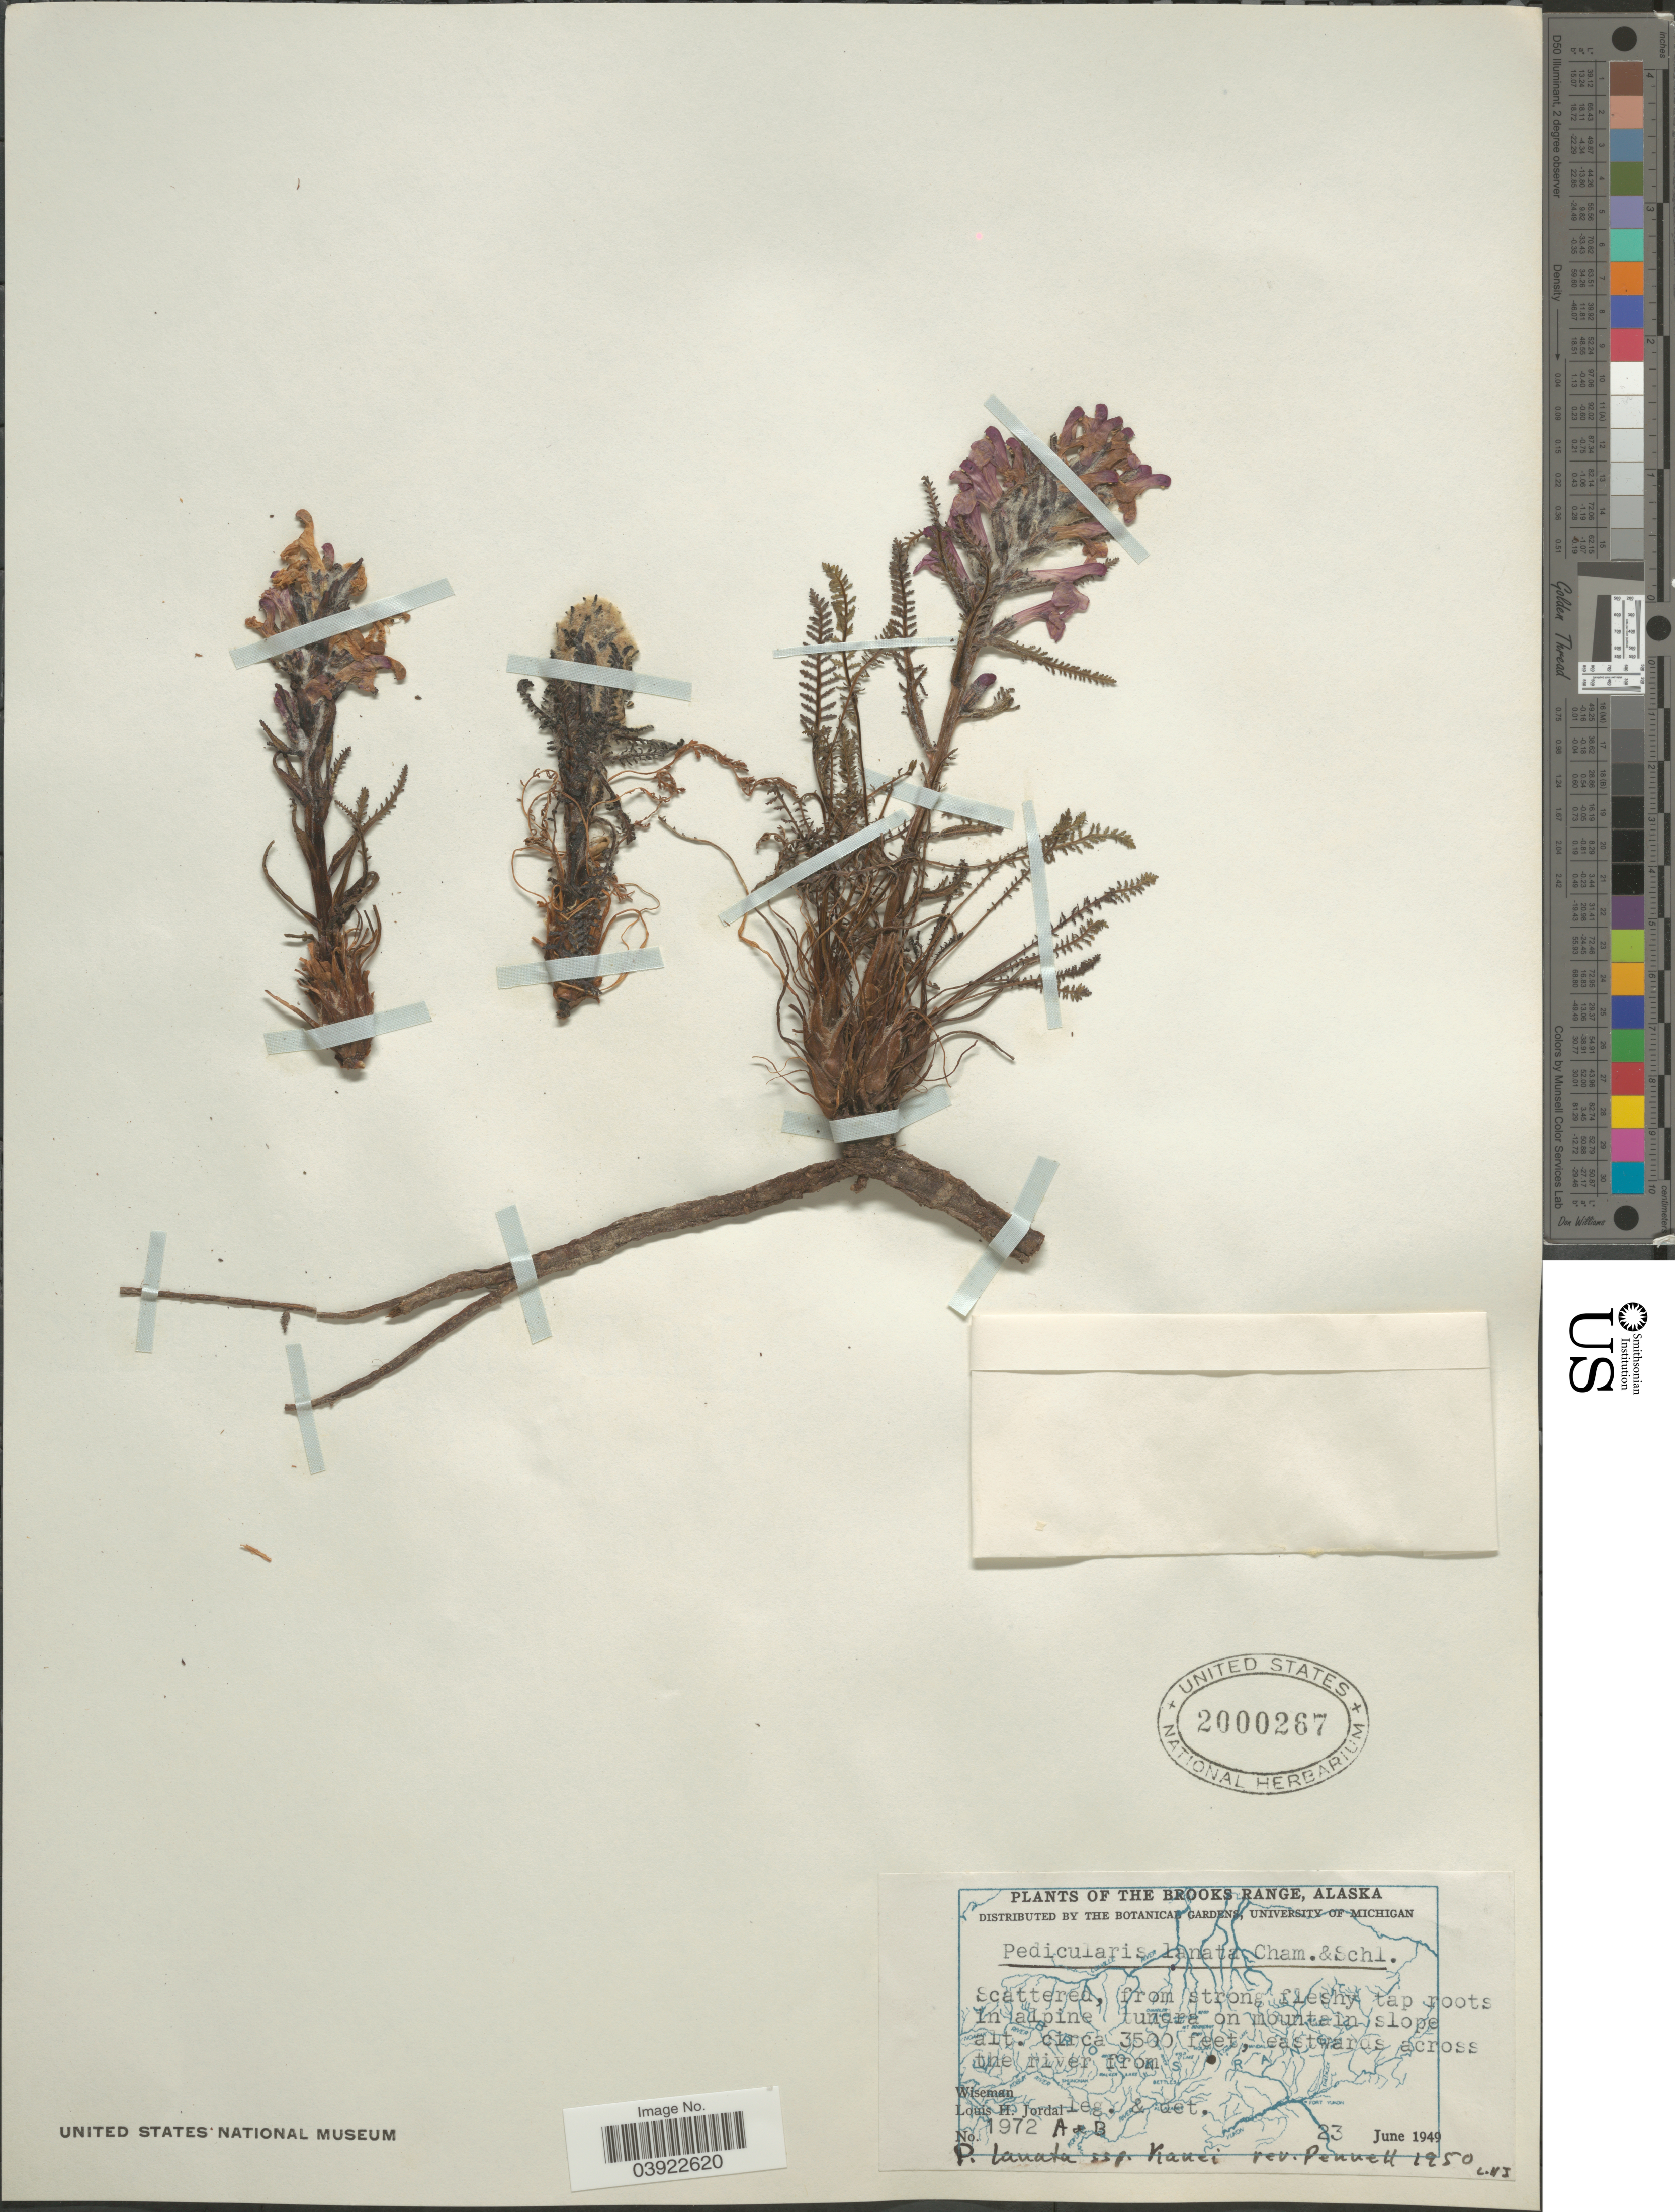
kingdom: Plantae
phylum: Tracheophyta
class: Magnoliopsida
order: Lamiales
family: Orobanchaceae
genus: Pedicularis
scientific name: Pedicularis lanata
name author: Willd. ex Cham. & Schltdl.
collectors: L. Jordal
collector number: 1972 A&B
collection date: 1949-06-23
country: United States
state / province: Alaska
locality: The Brooks Range. In alpine tundra on mountain slope, eastwards across the river from Wiseman.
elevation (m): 1067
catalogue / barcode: US 2000267